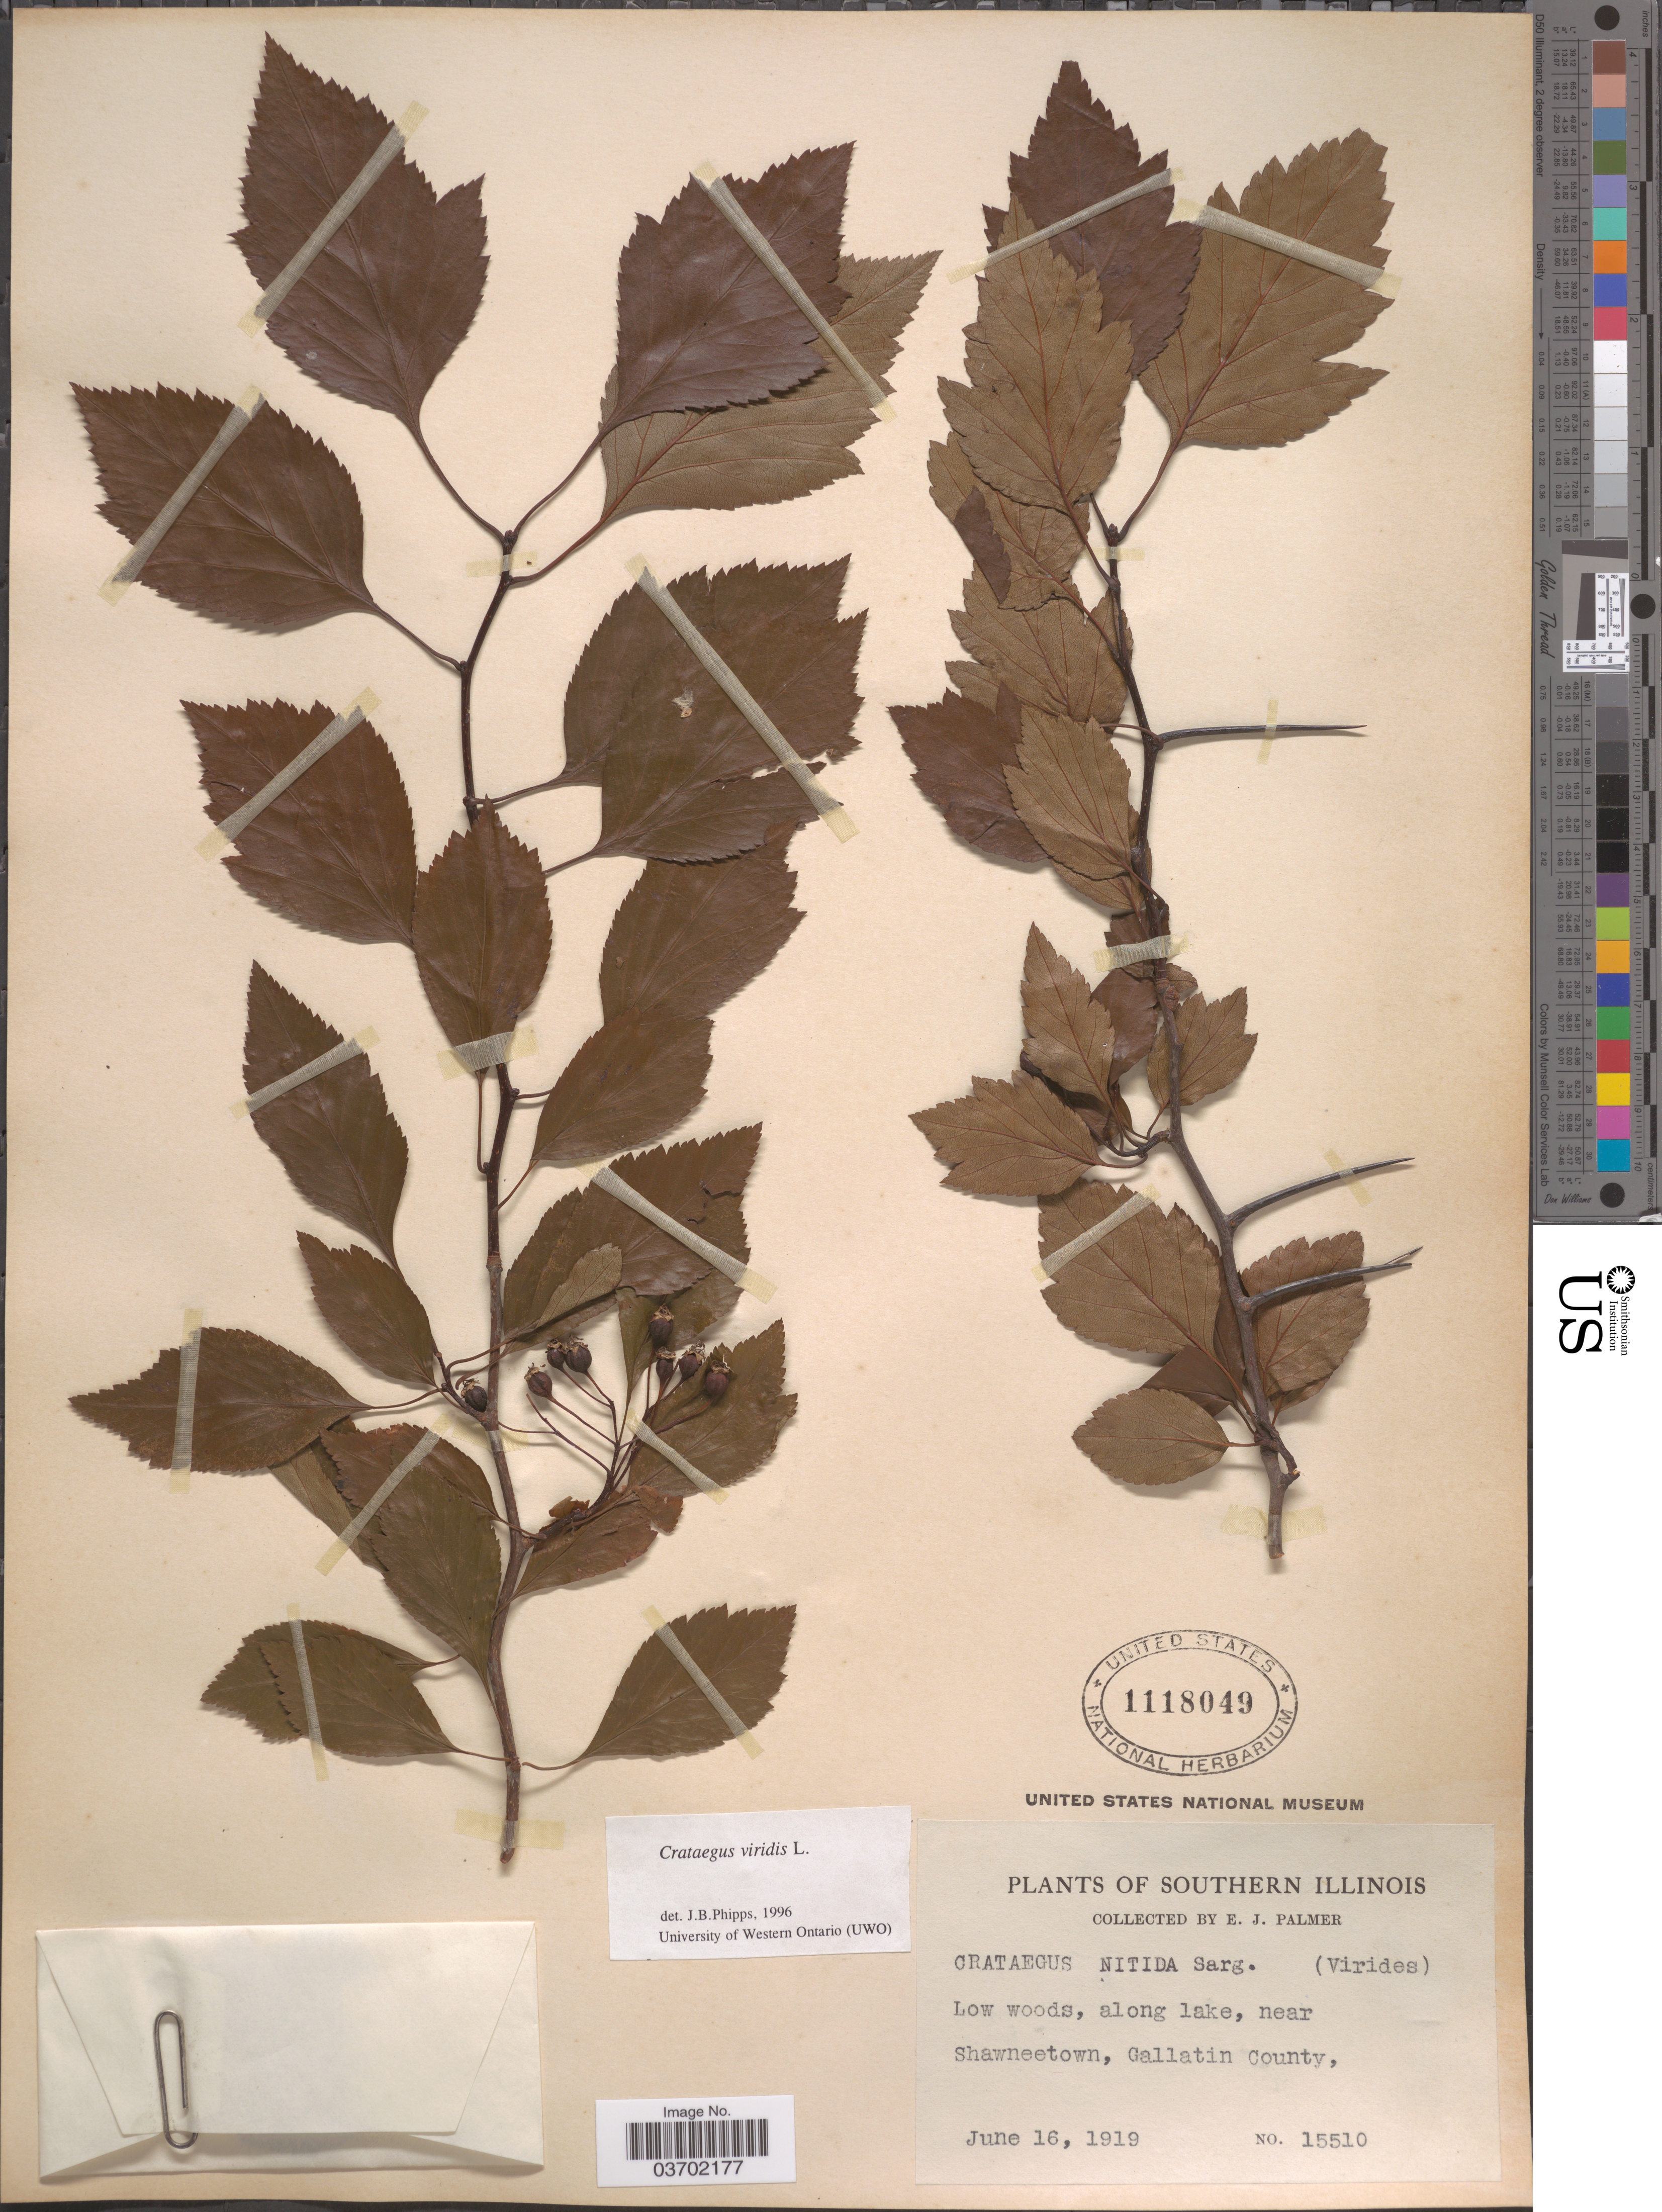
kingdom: Plantae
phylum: Tracheophyta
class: Magnoliopsida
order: Rosales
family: Rosaceae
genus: Crataegus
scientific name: Crataegus viridis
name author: L.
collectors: E. J. Palmer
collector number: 15510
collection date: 1919-06-16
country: United States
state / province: Illinois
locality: Southern Illinois. Along lake, near Shawneetown, Gallatin County.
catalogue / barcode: US 1118049